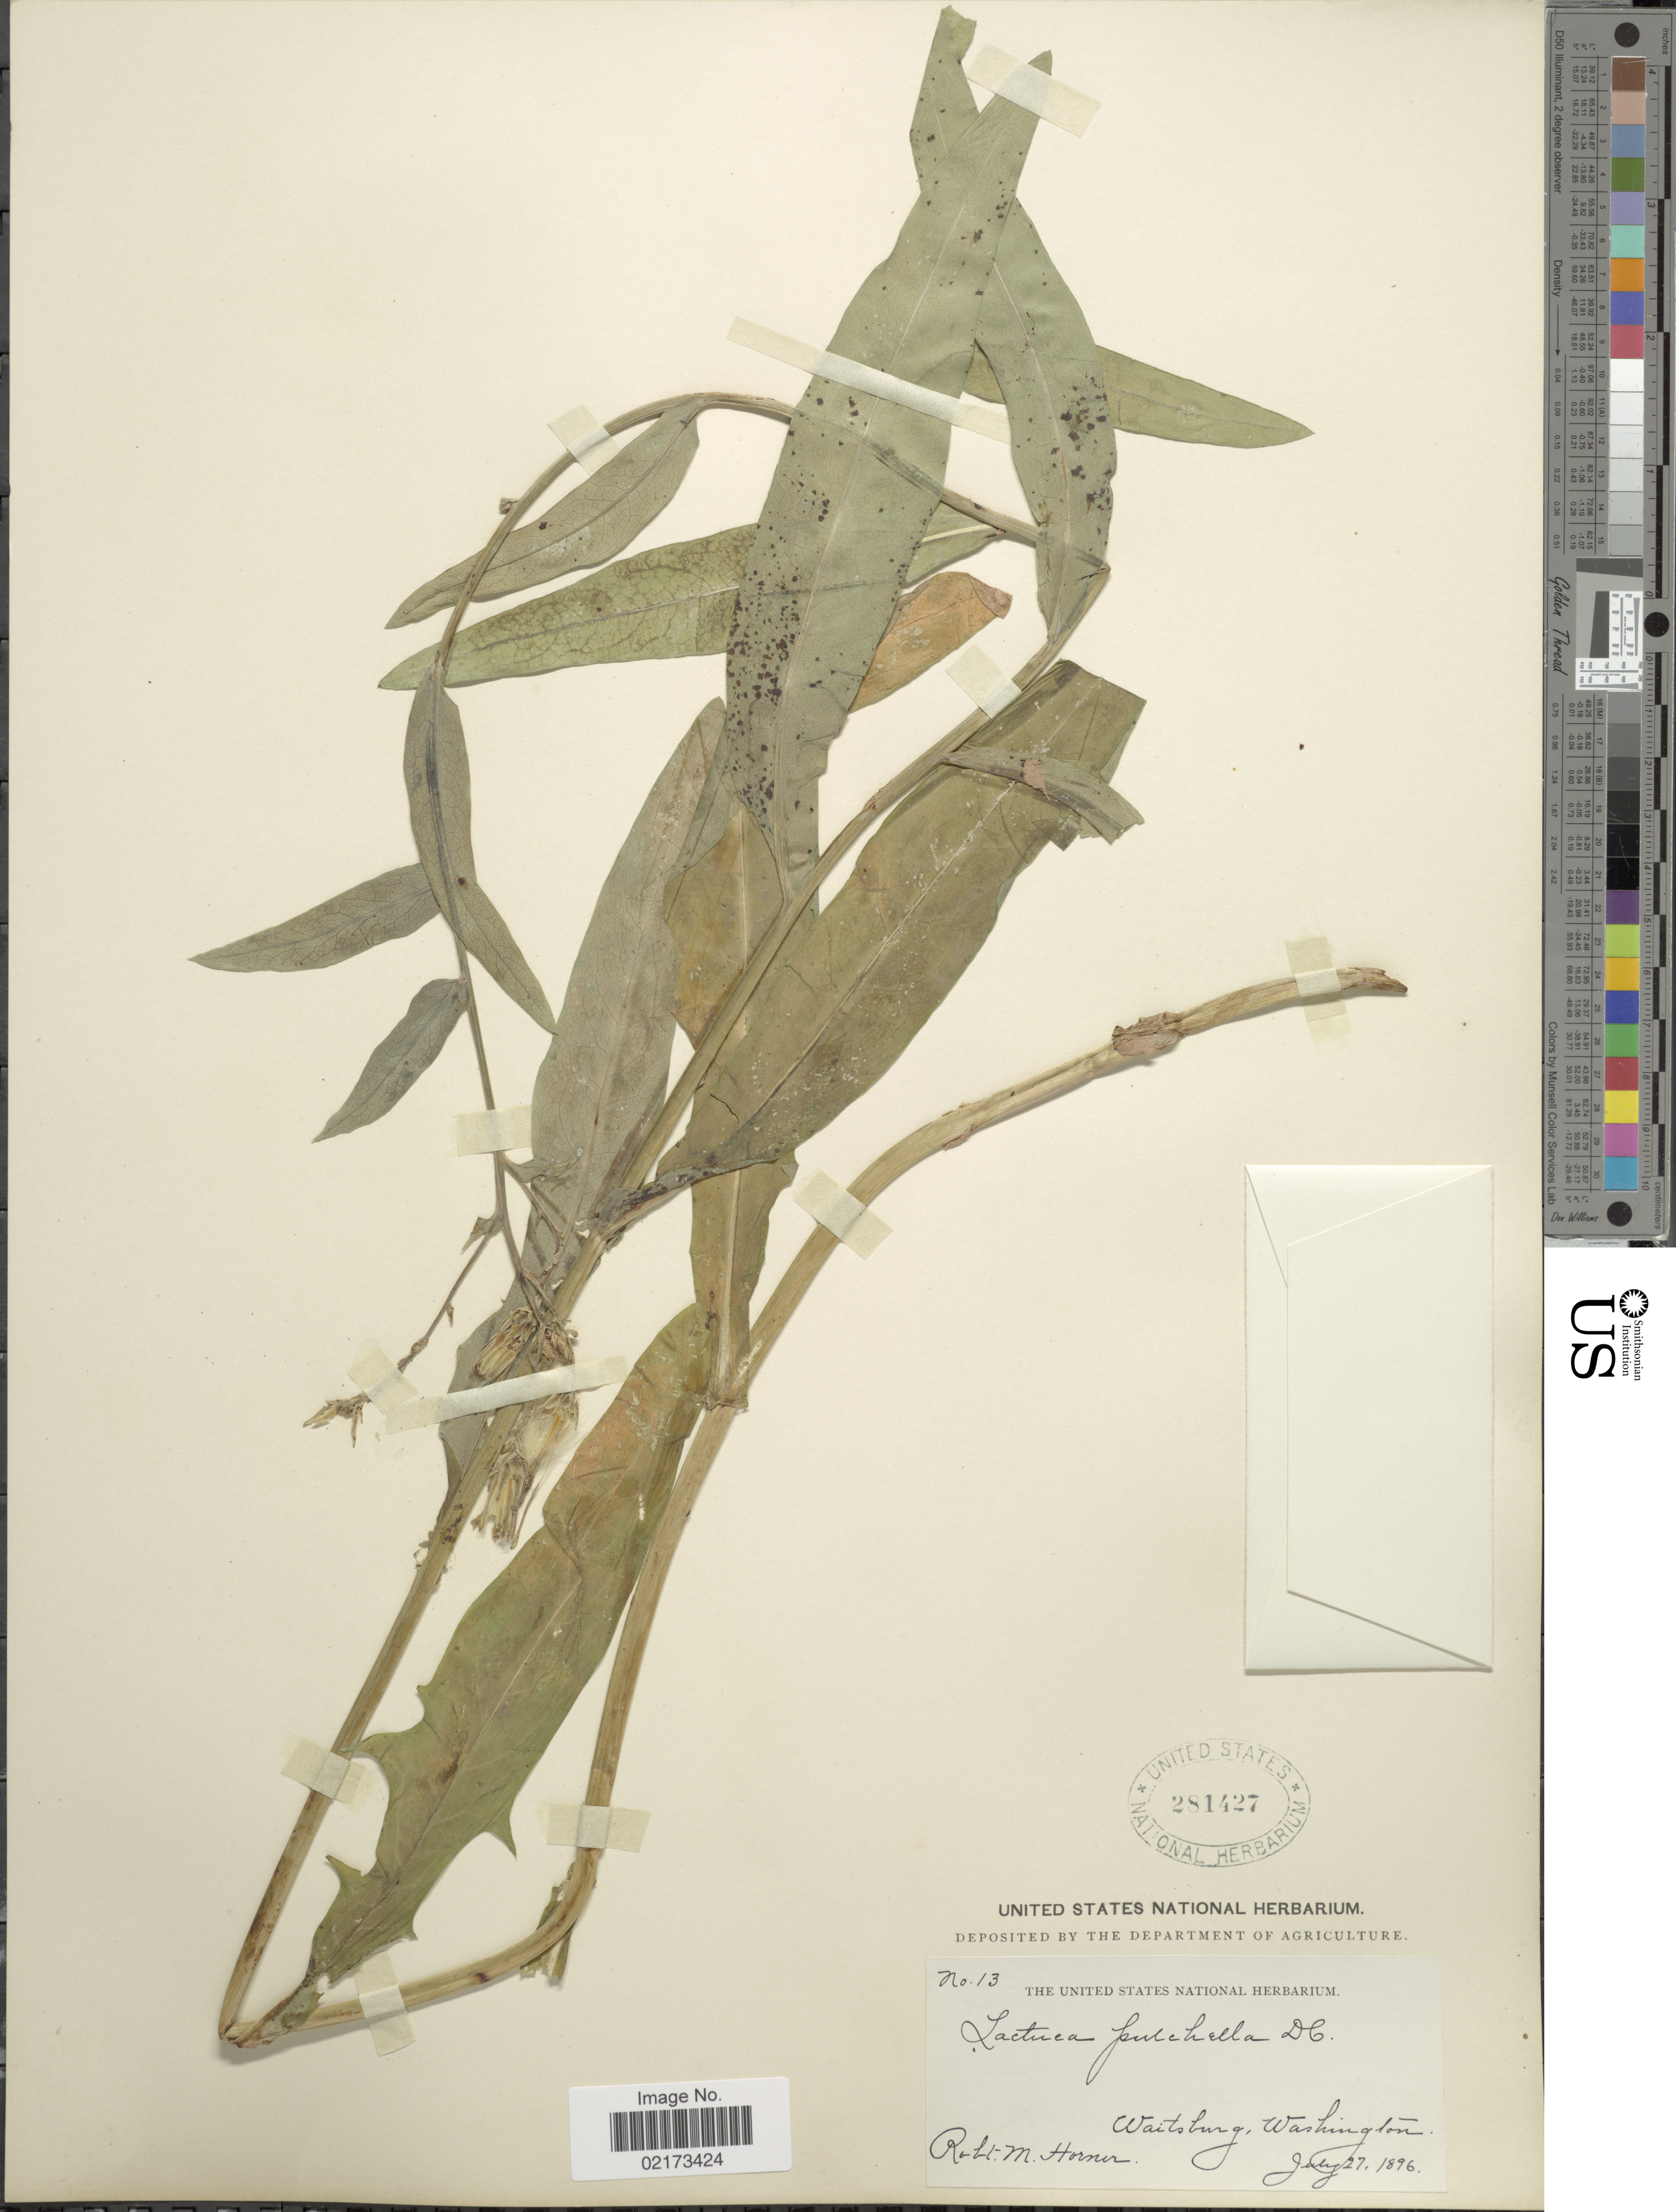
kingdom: Plantae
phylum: Tracheophyta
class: Magnoliopsida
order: Asterales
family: Asteraceae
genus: Lactuca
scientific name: Lactuca tatarica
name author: (L.) C.A. Mey.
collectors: R. Horner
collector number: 13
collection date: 1896-07-27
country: United States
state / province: Washington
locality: Waitsburg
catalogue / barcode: US 281427